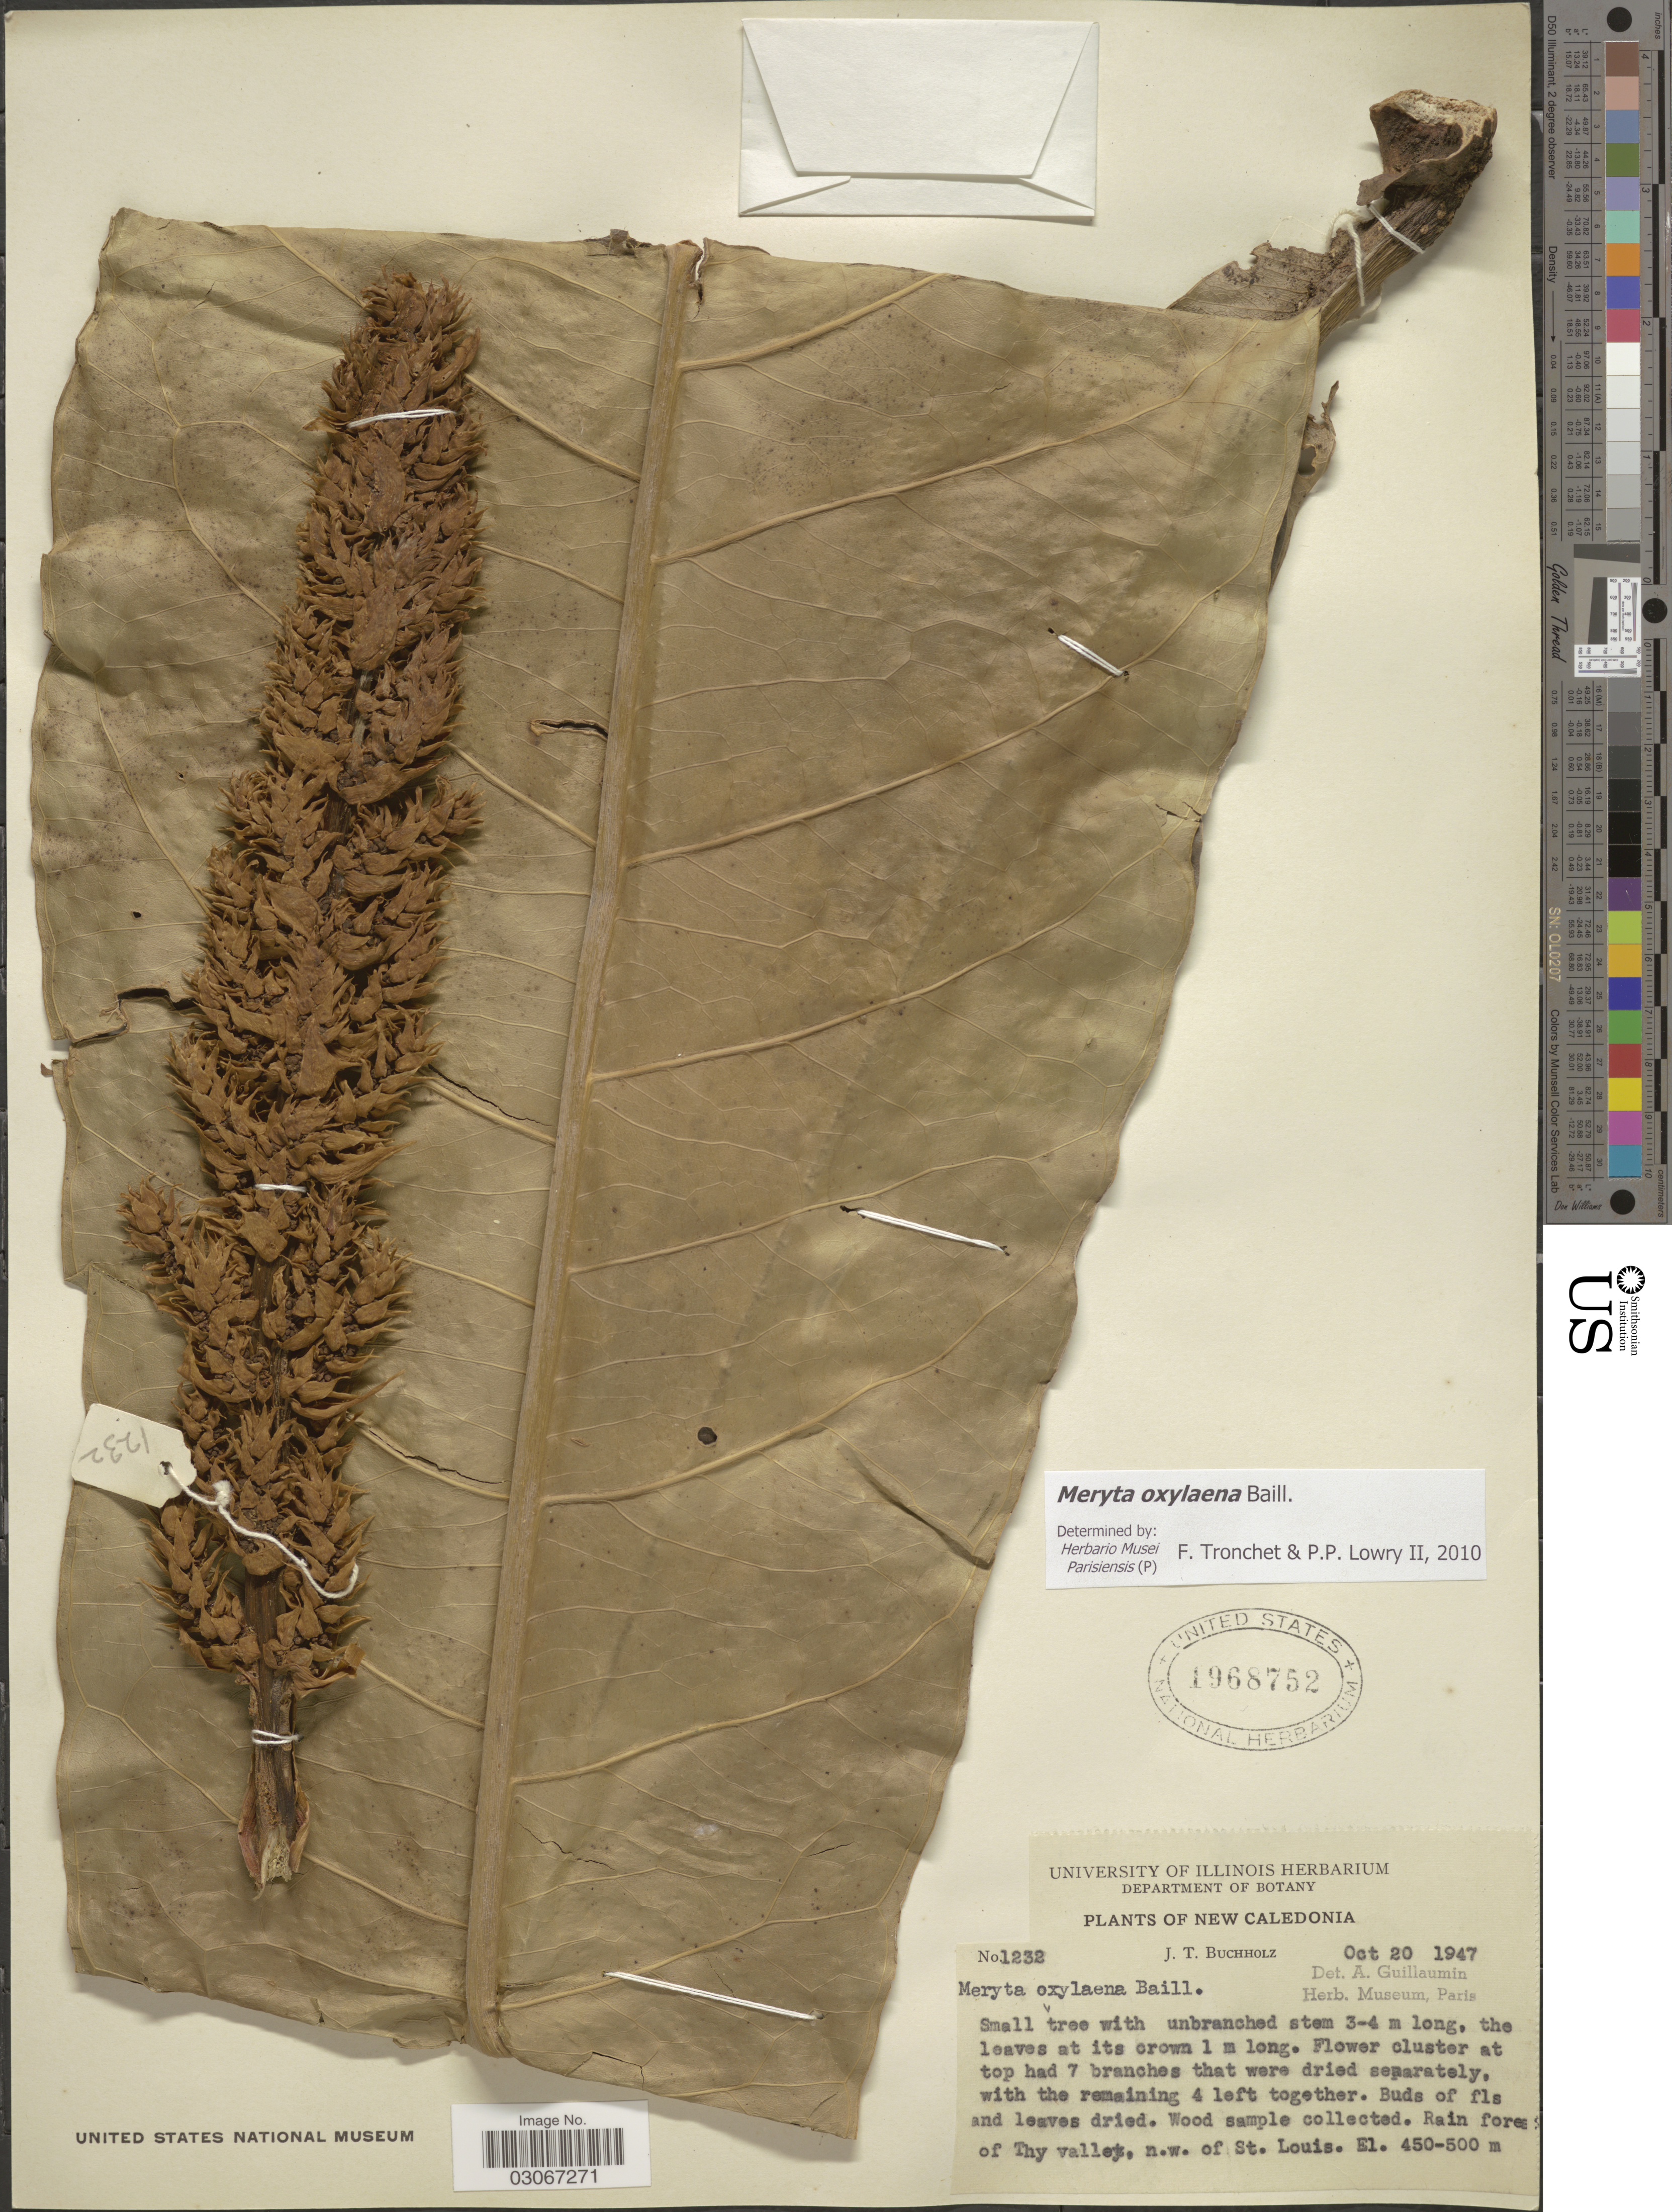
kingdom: Plantae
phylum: Tracheophyta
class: Magnoliopsida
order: Apiales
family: Araliaceae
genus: Meryta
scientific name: Meryta oxylaena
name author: Baill.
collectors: J. T. Buchholz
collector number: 1232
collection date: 1947-10-20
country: New Caledonia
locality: Rain forest of Thy valley, n.w. of St. Louis.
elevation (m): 450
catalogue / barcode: US 1968752